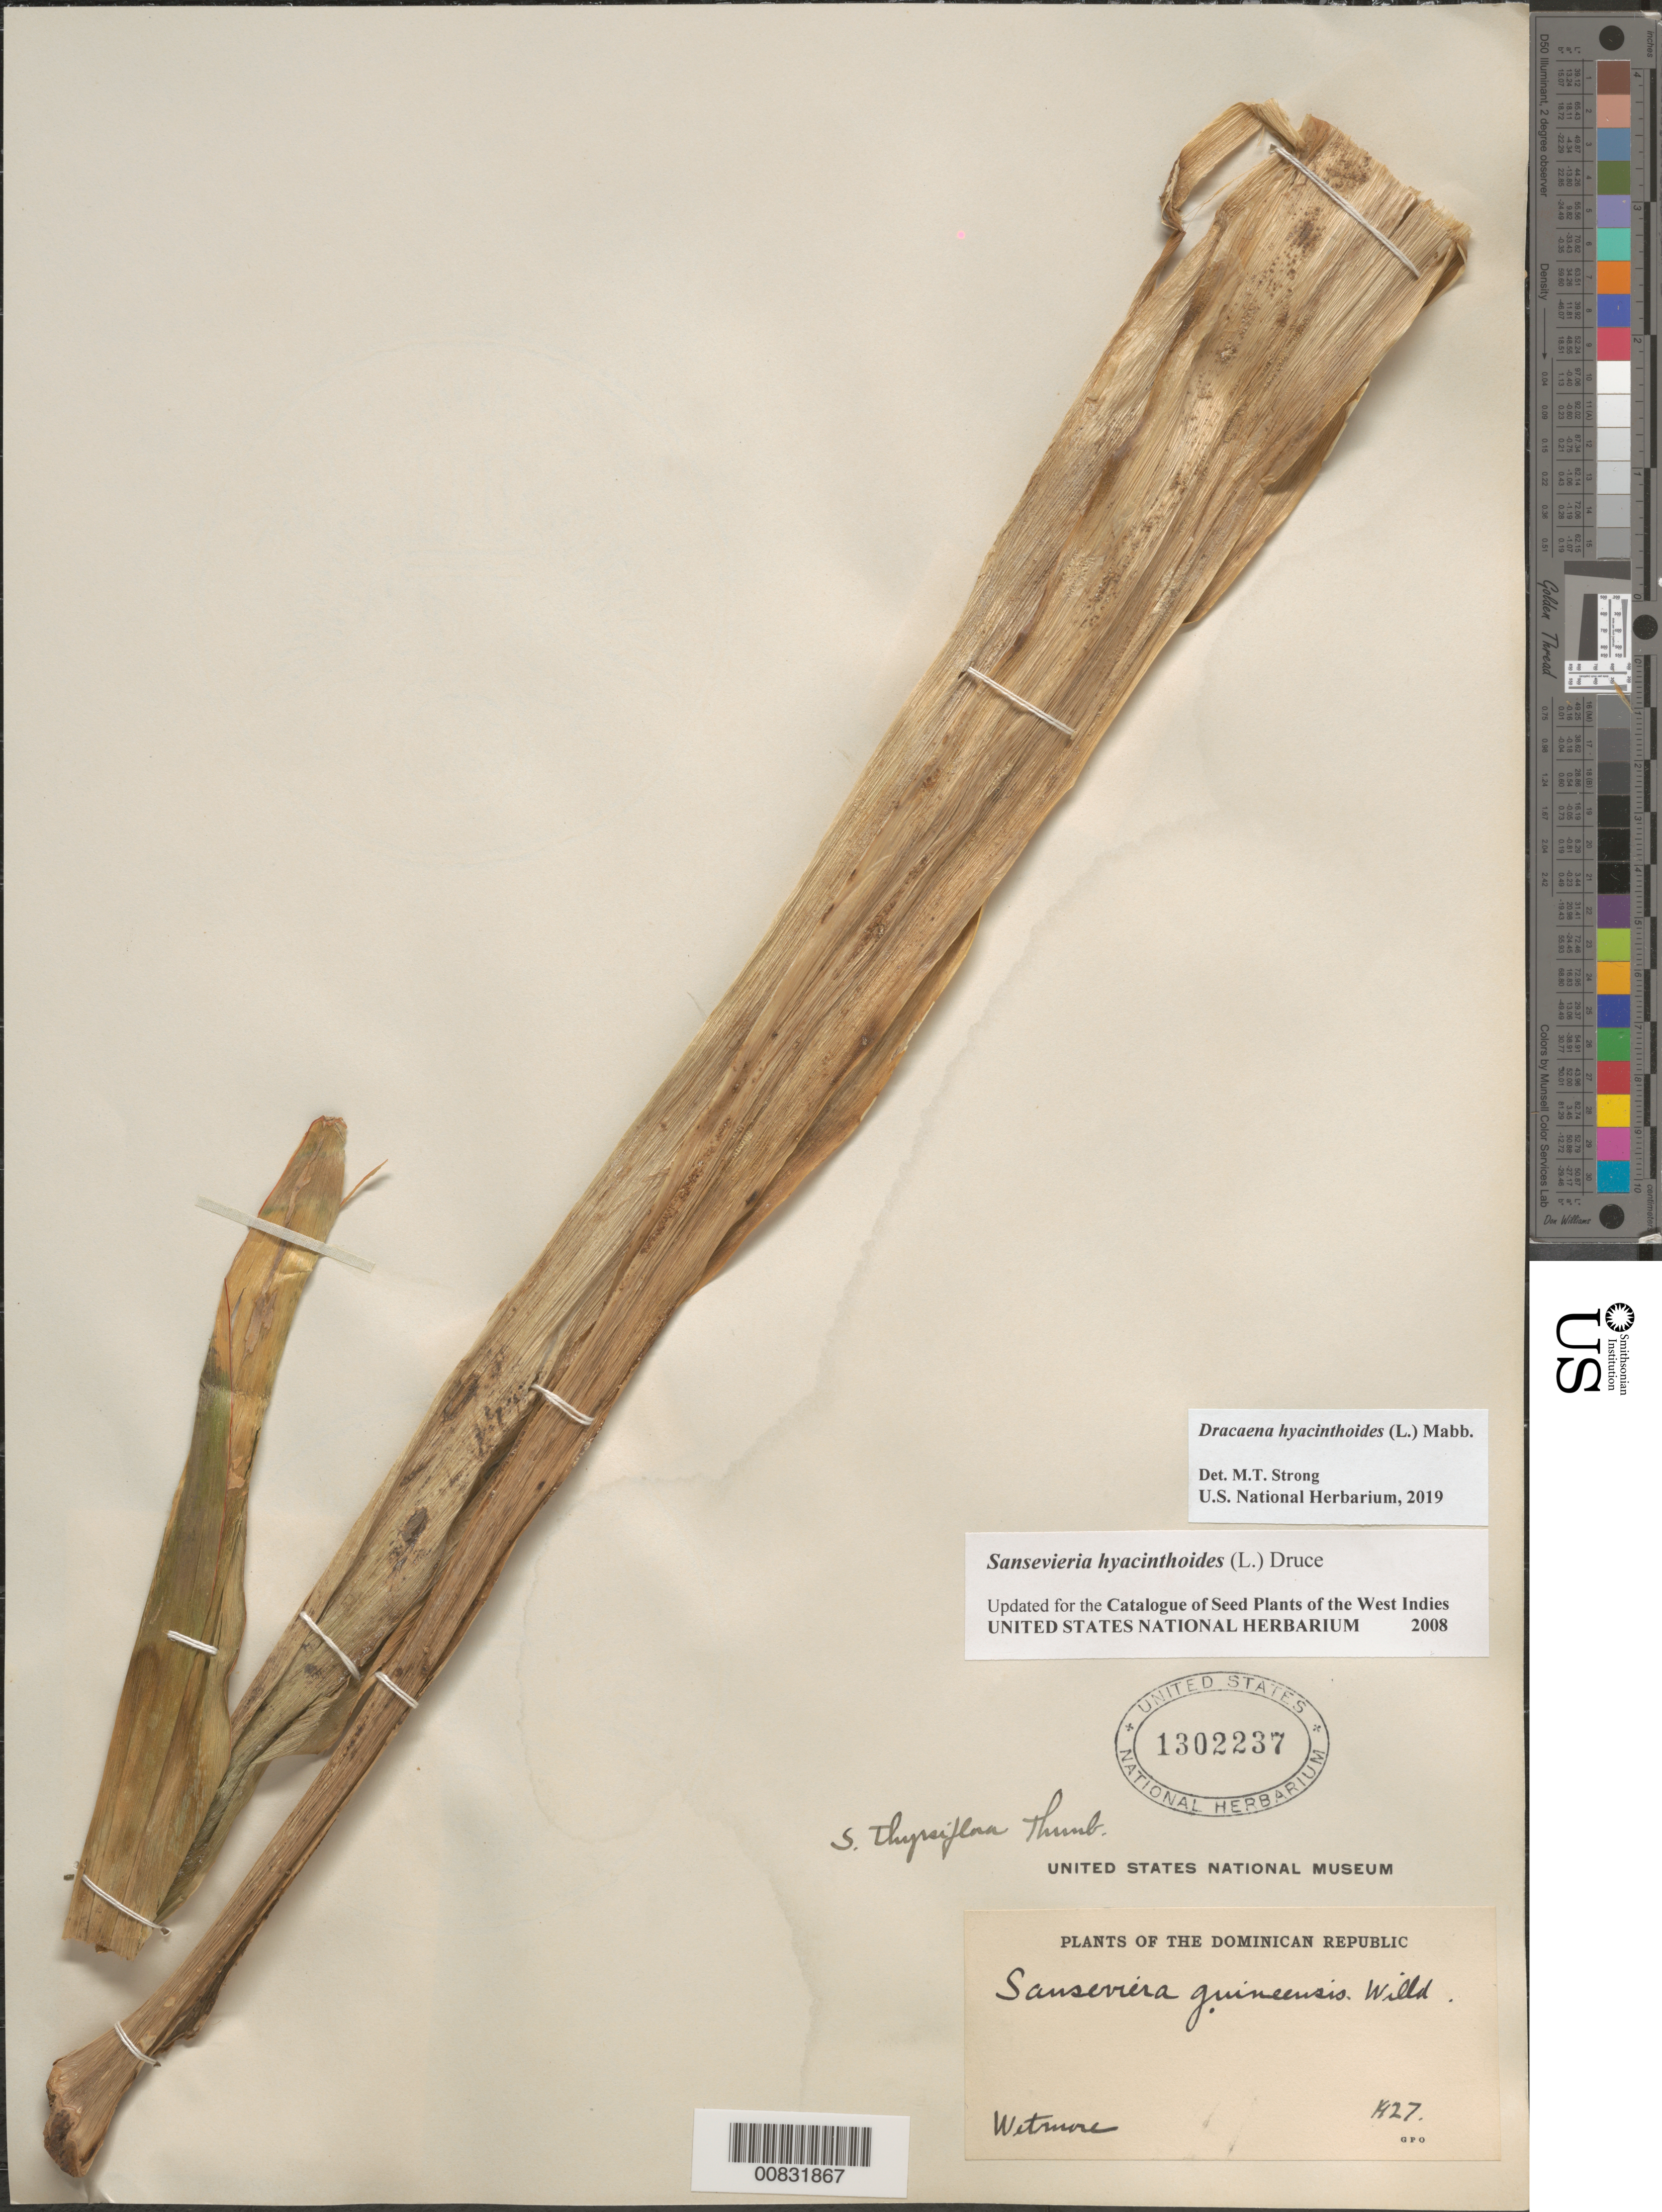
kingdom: Plantae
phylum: Tracheophyta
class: Liliopsida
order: Asparagales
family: Asparagaceae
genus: Dracaena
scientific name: Dracaena hyacinthoides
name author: (L.) Mabb.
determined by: Strong, Mark T., (BOT), Smithsonian Institution - National Museum of Natural History (UNITED STATES)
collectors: A. Wetmore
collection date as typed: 1927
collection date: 1927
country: Dominican Republic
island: Hispaniola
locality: Dominican Republic.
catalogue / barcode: US 1302237